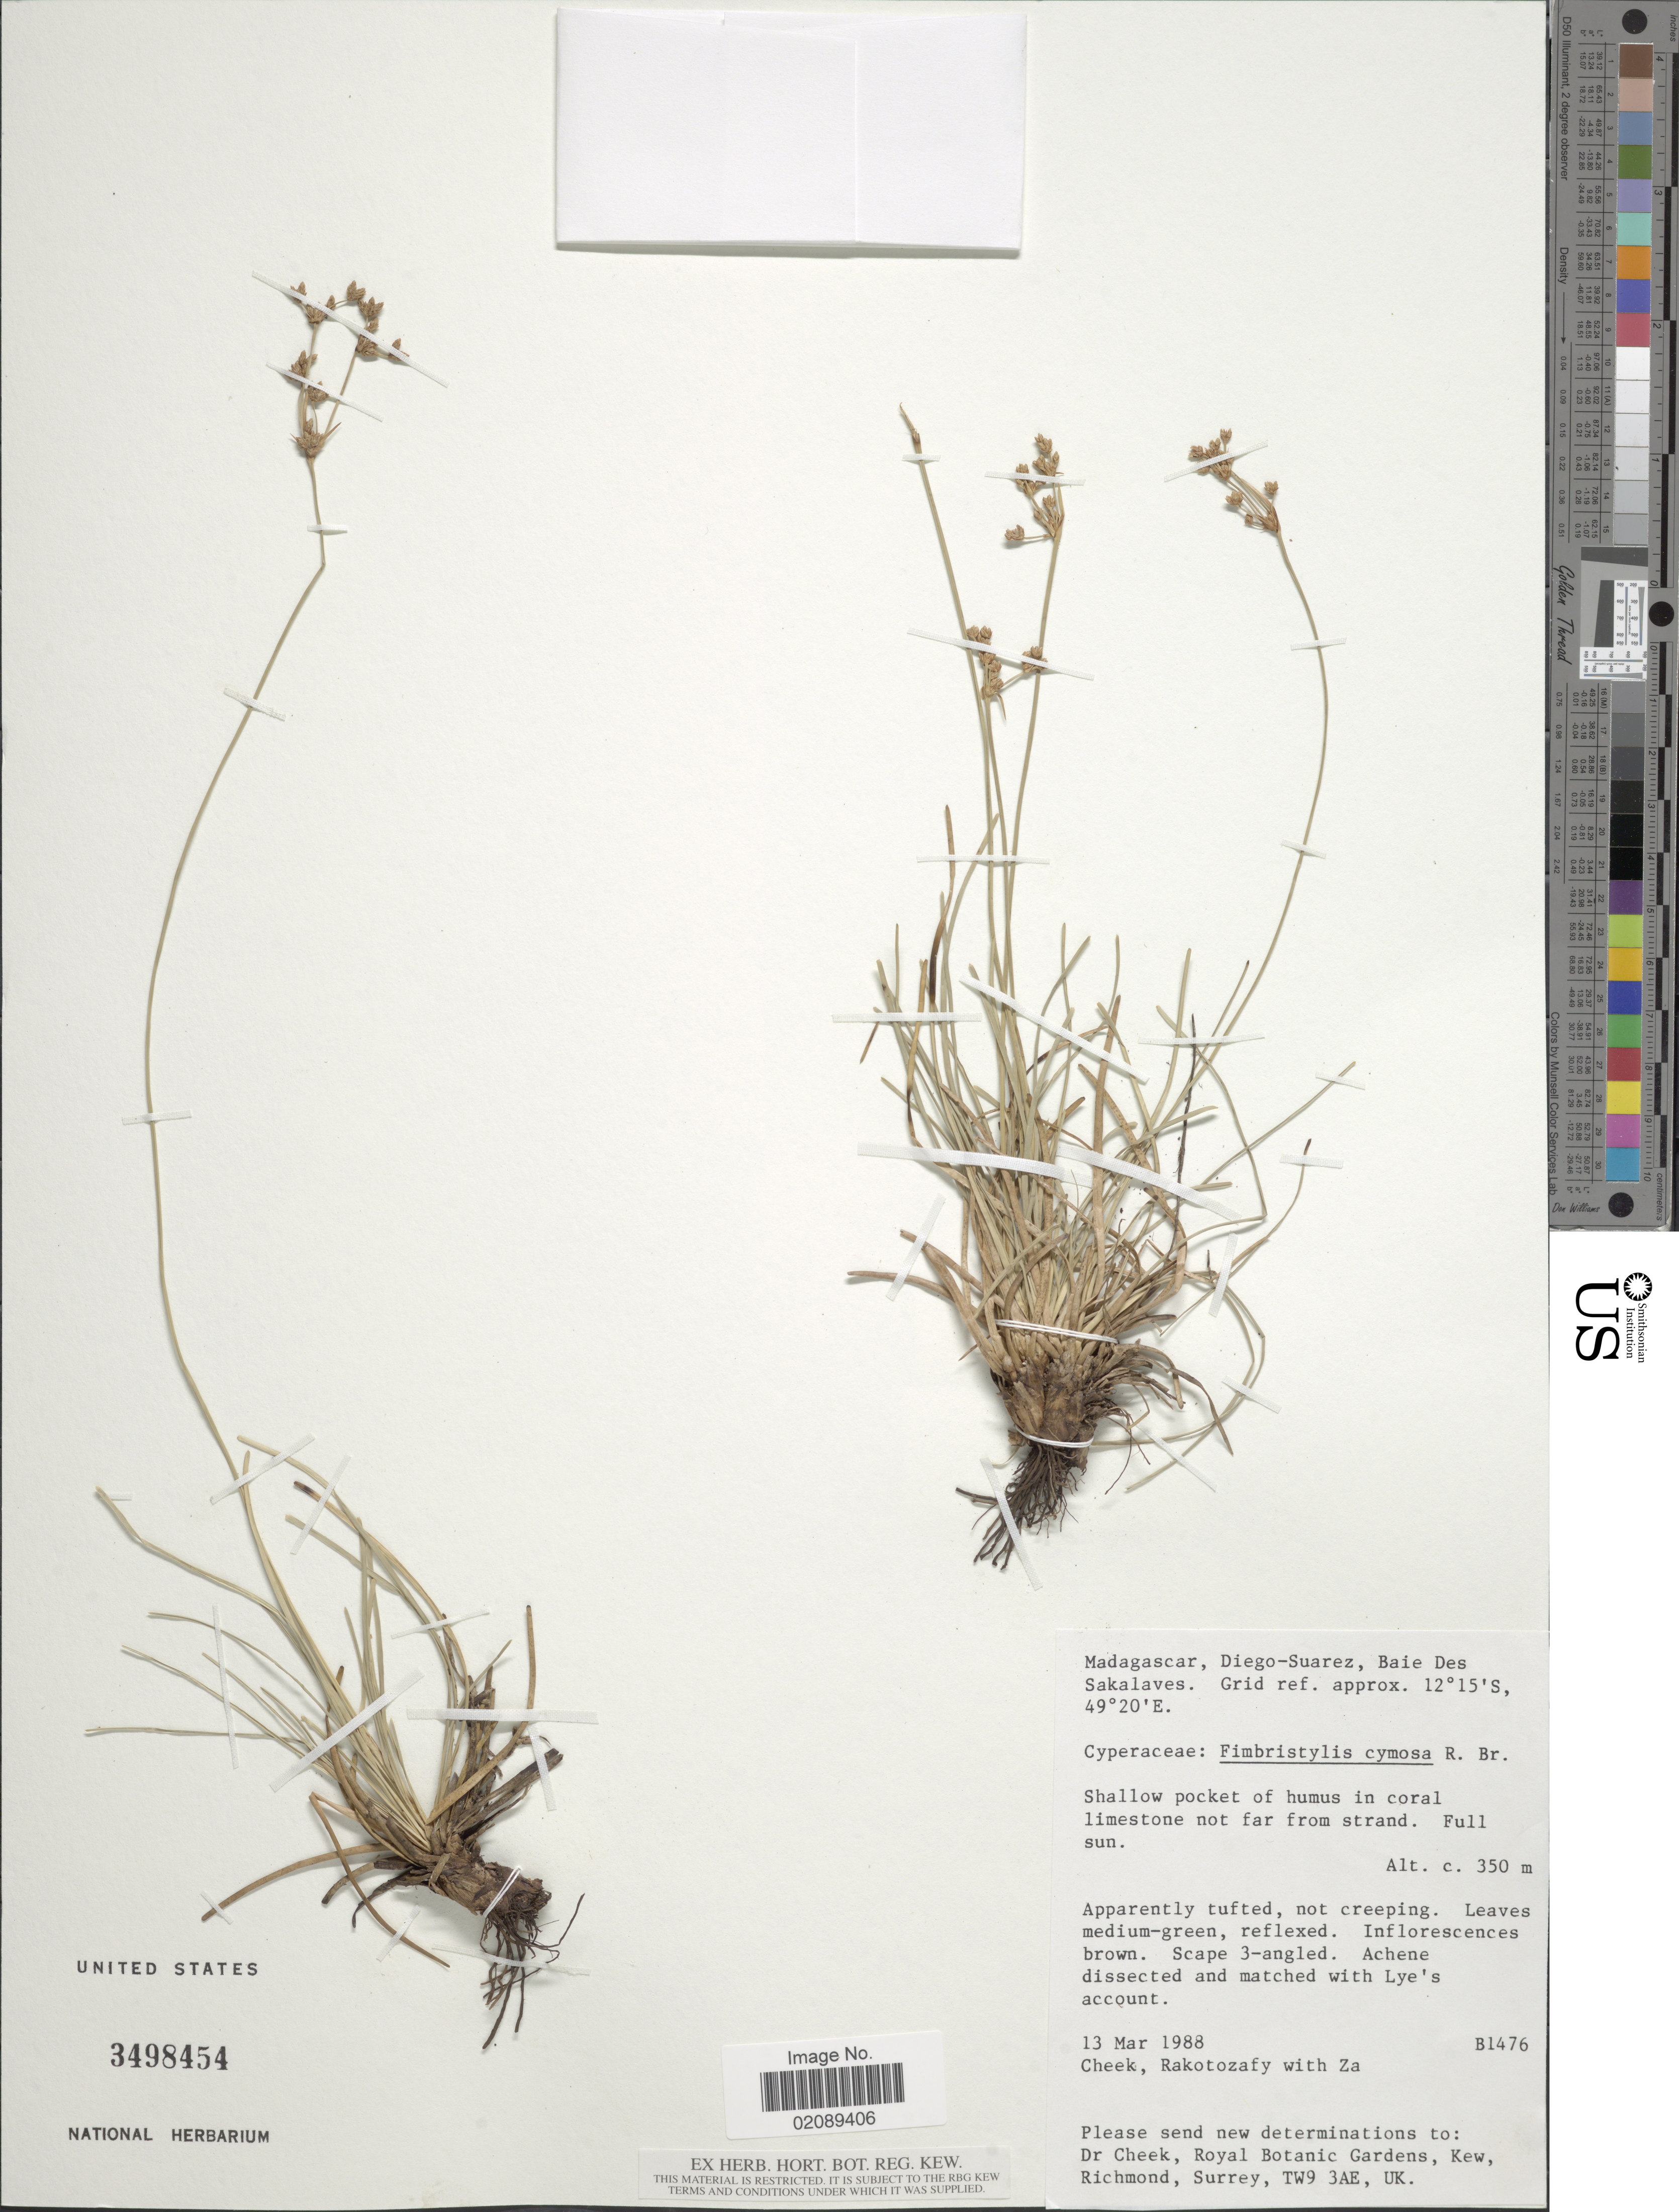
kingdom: Plantae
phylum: Tracheophyta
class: Liliopsida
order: Poales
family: Cyperaceae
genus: Fimbristylis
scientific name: Fimbristylis cymosa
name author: R. Br.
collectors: -. Cheek, A. Rakotozafy & Za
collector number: B1476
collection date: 1988-03-13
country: Madagascar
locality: Diego-Suarez, Baie Des Sakalaves, in coral limestone not far from strand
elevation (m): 350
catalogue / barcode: US 3498454